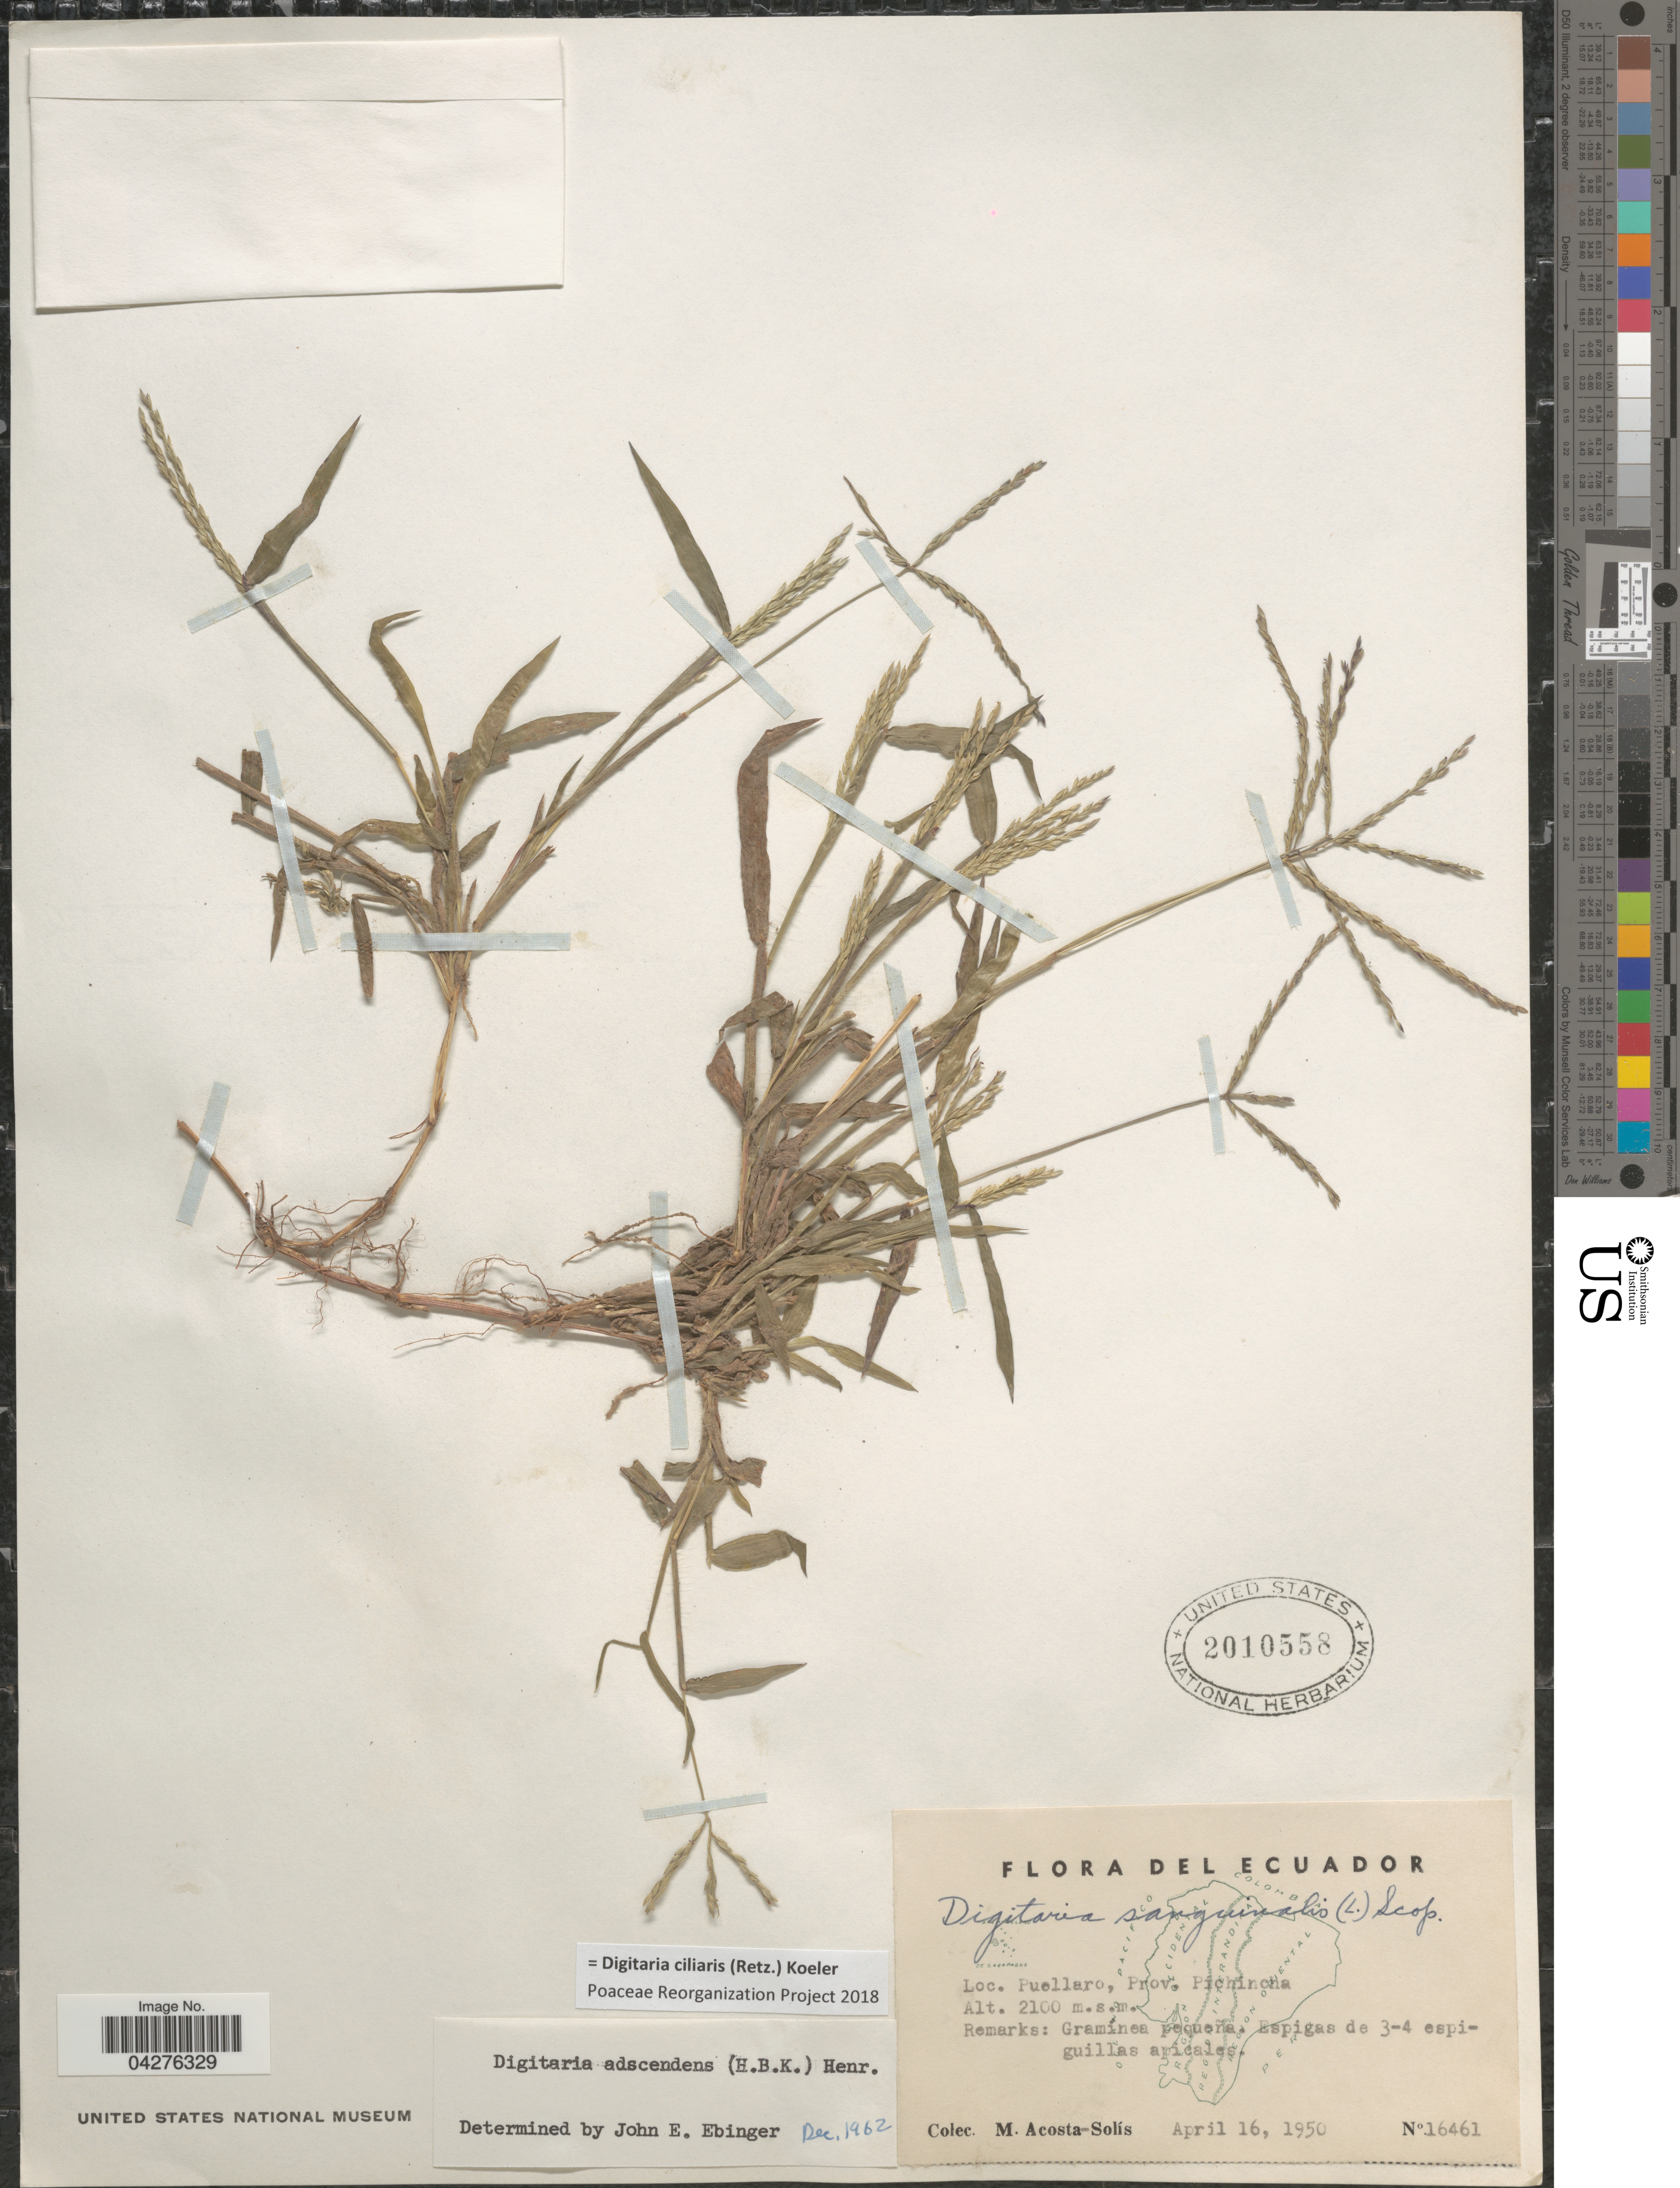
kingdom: Plantae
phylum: Tracheophyta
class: Liliopsida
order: Poales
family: Poaceae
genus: Digitaria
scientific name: Digitaria ciliaris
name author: (Retz.) Koeler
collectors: M. Acosta Solis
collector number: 16461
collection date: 1950-04-16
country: Ecuador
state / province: Pichincha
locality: Puellaro.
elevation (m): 2100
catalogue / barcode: US 2010558